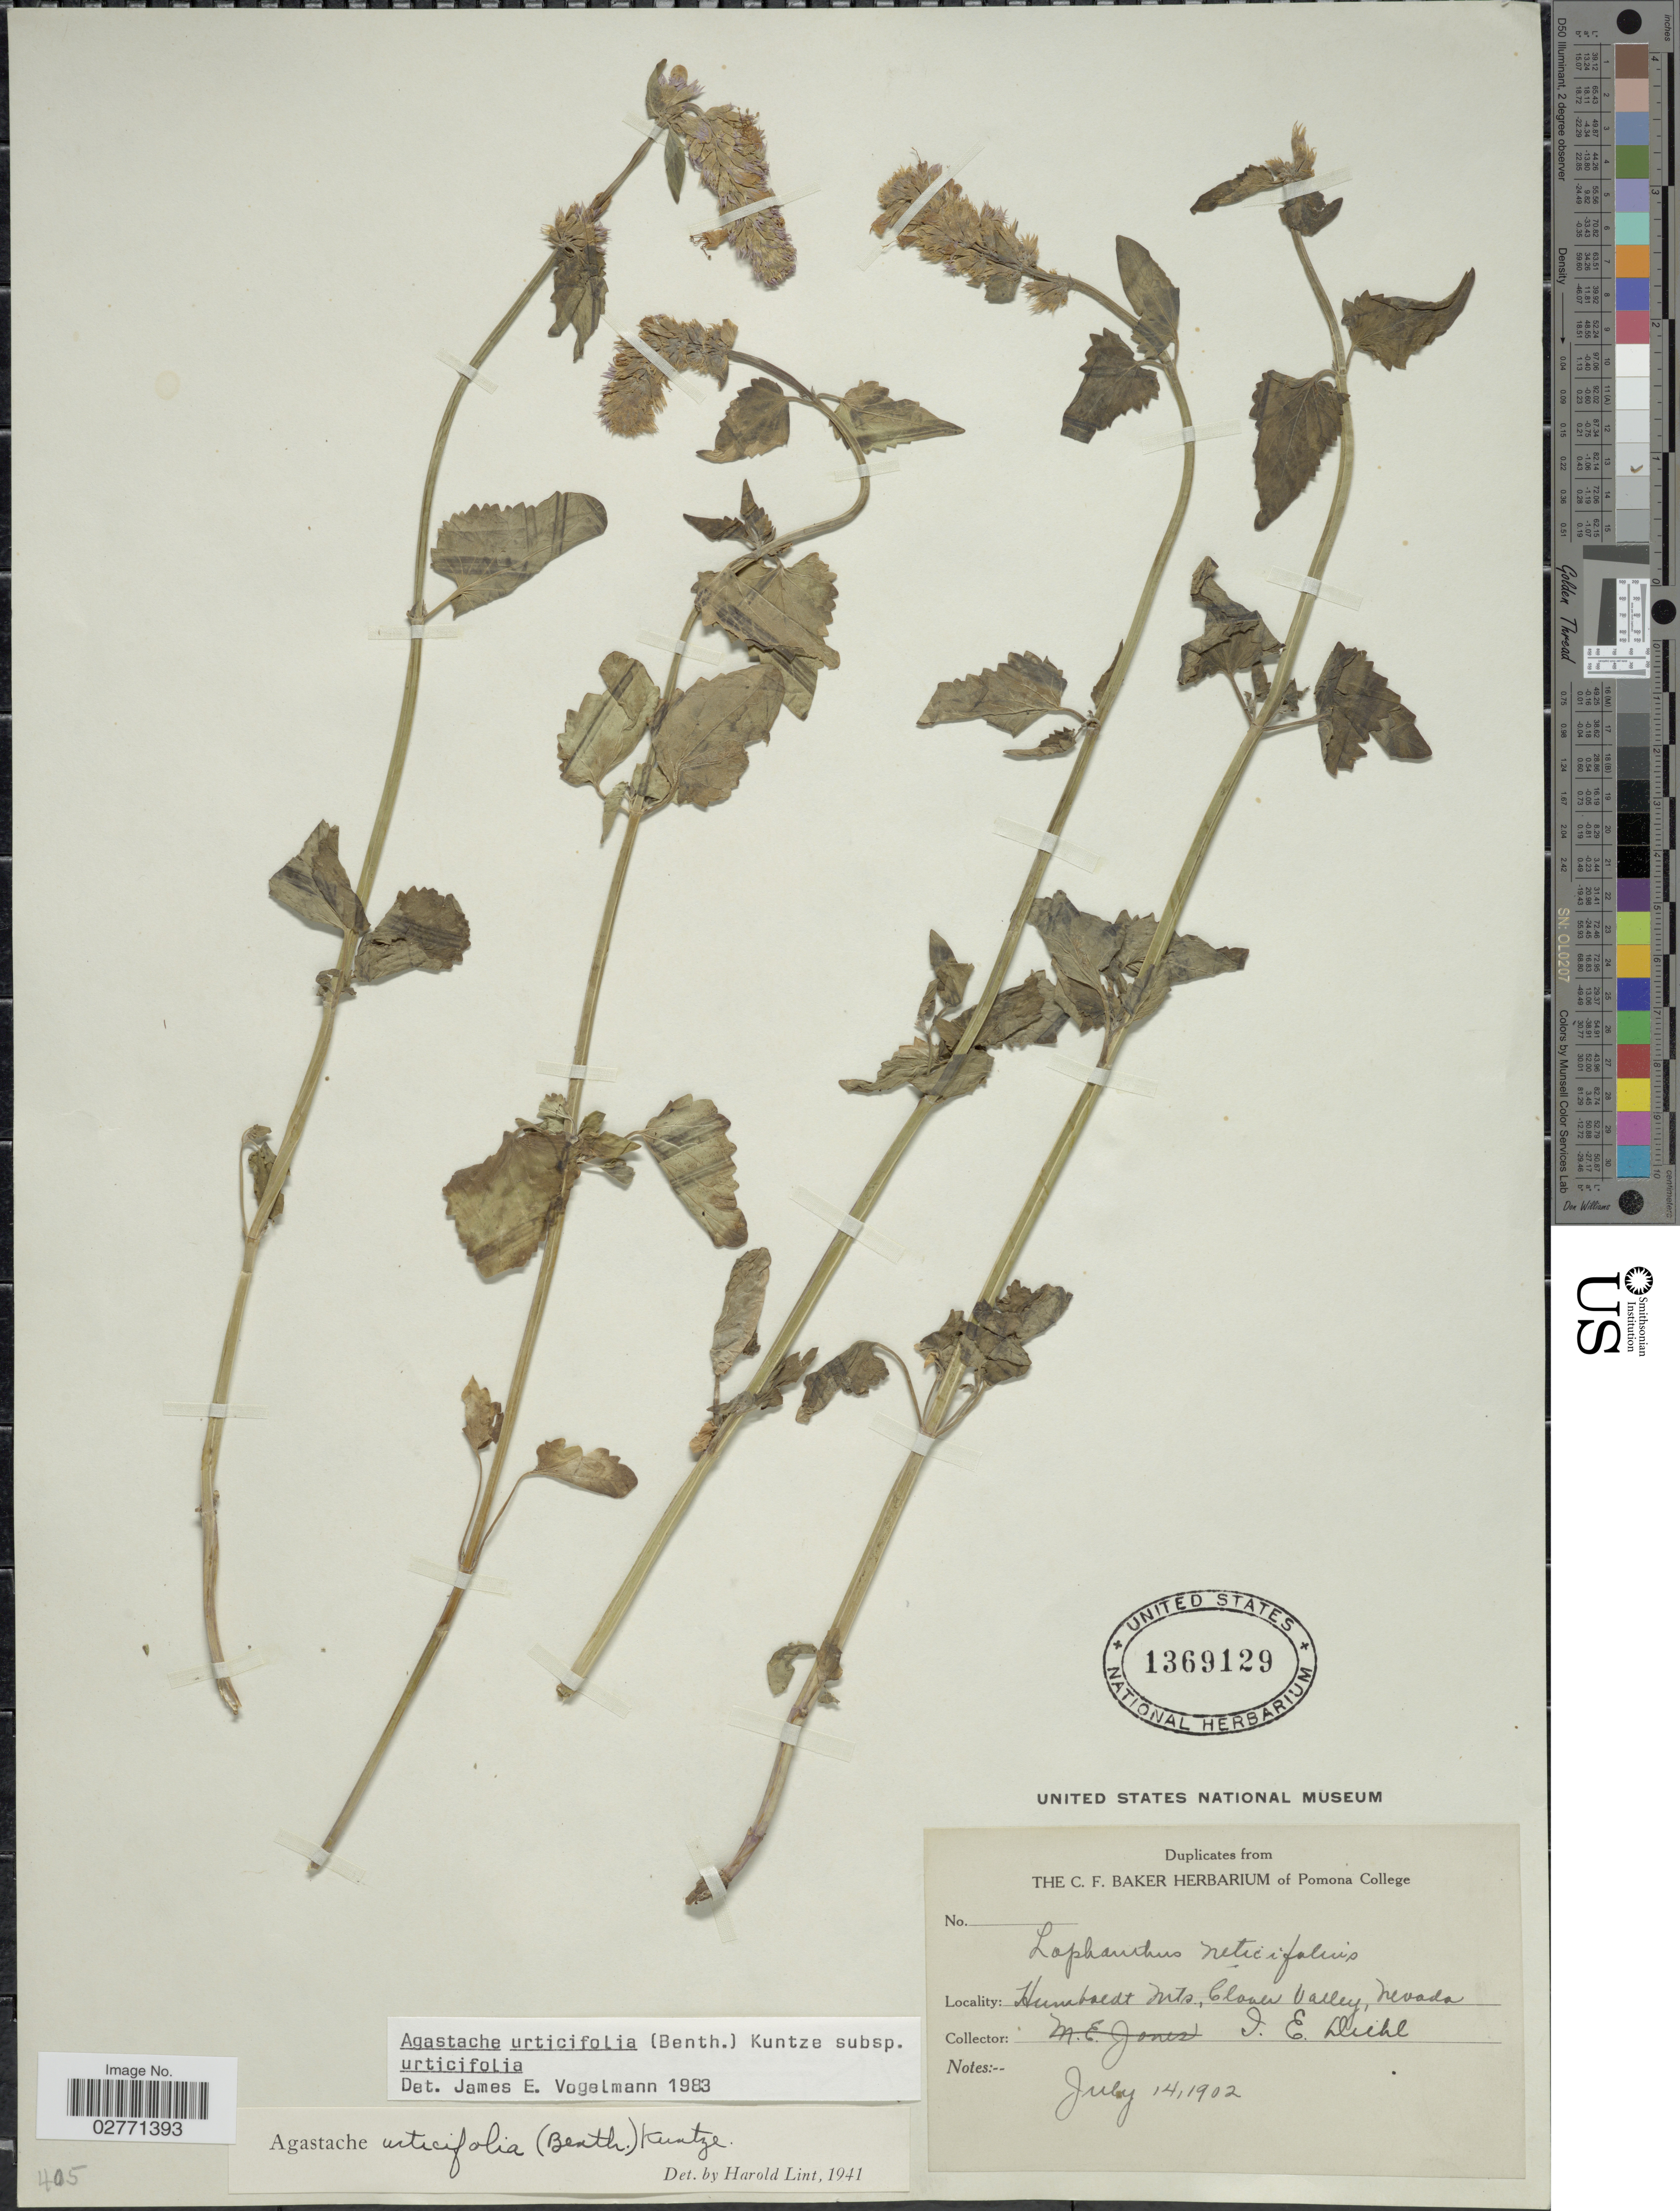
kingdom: Plantae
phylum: Tracheophyta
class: Magnoliopsida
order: Lamiales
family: Lamiaceae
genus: Agastache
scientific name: Agastache urticifolia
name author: (Benth.) Kuntze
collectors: I. Diehl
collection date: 1902-07-14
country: United States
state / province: Nevada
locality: Humboldt Mts., Clover Valley.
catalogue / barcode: US 1369129